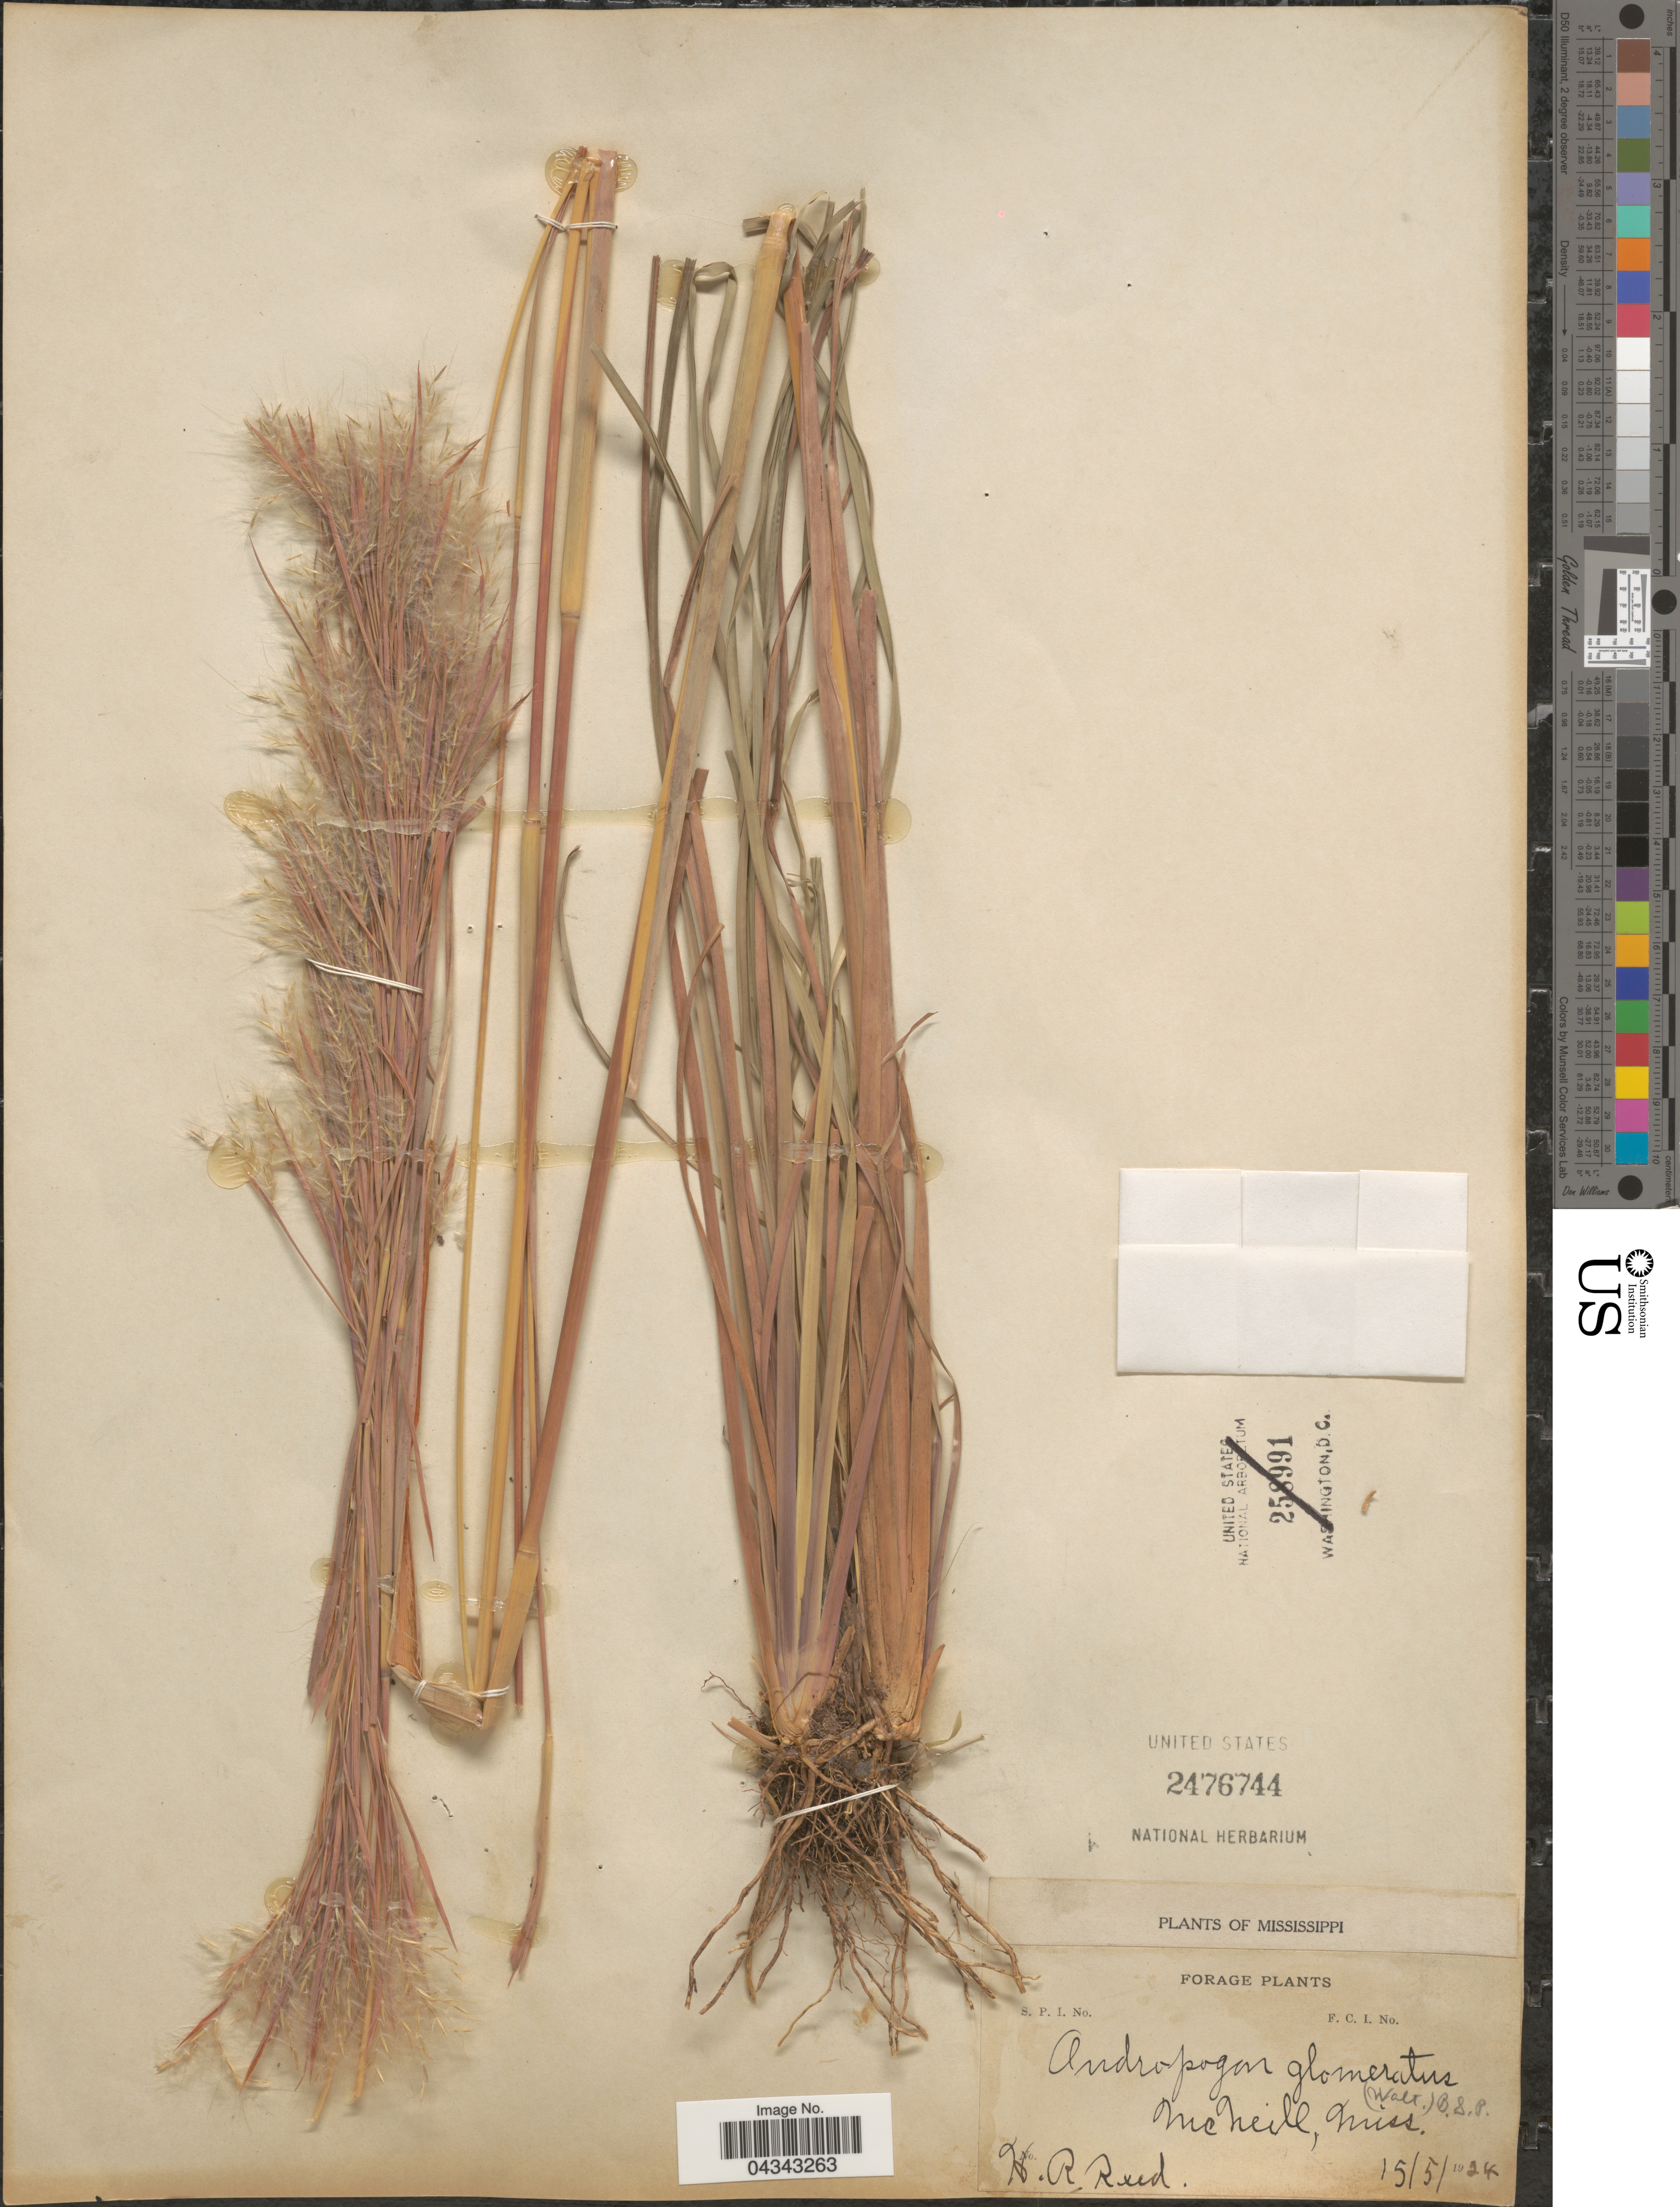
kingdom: Plantae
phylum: Tracheophyta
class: Liliopsida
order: Poales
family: Poaceae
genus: Andropogon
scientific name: Andropogon glomeratus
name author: (Walter) Britton, Stearns & Poggenb.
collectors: H. Reed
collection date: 1924-05-15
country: United States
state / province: Mississippi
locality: McNeill.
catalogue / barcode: US 2476744